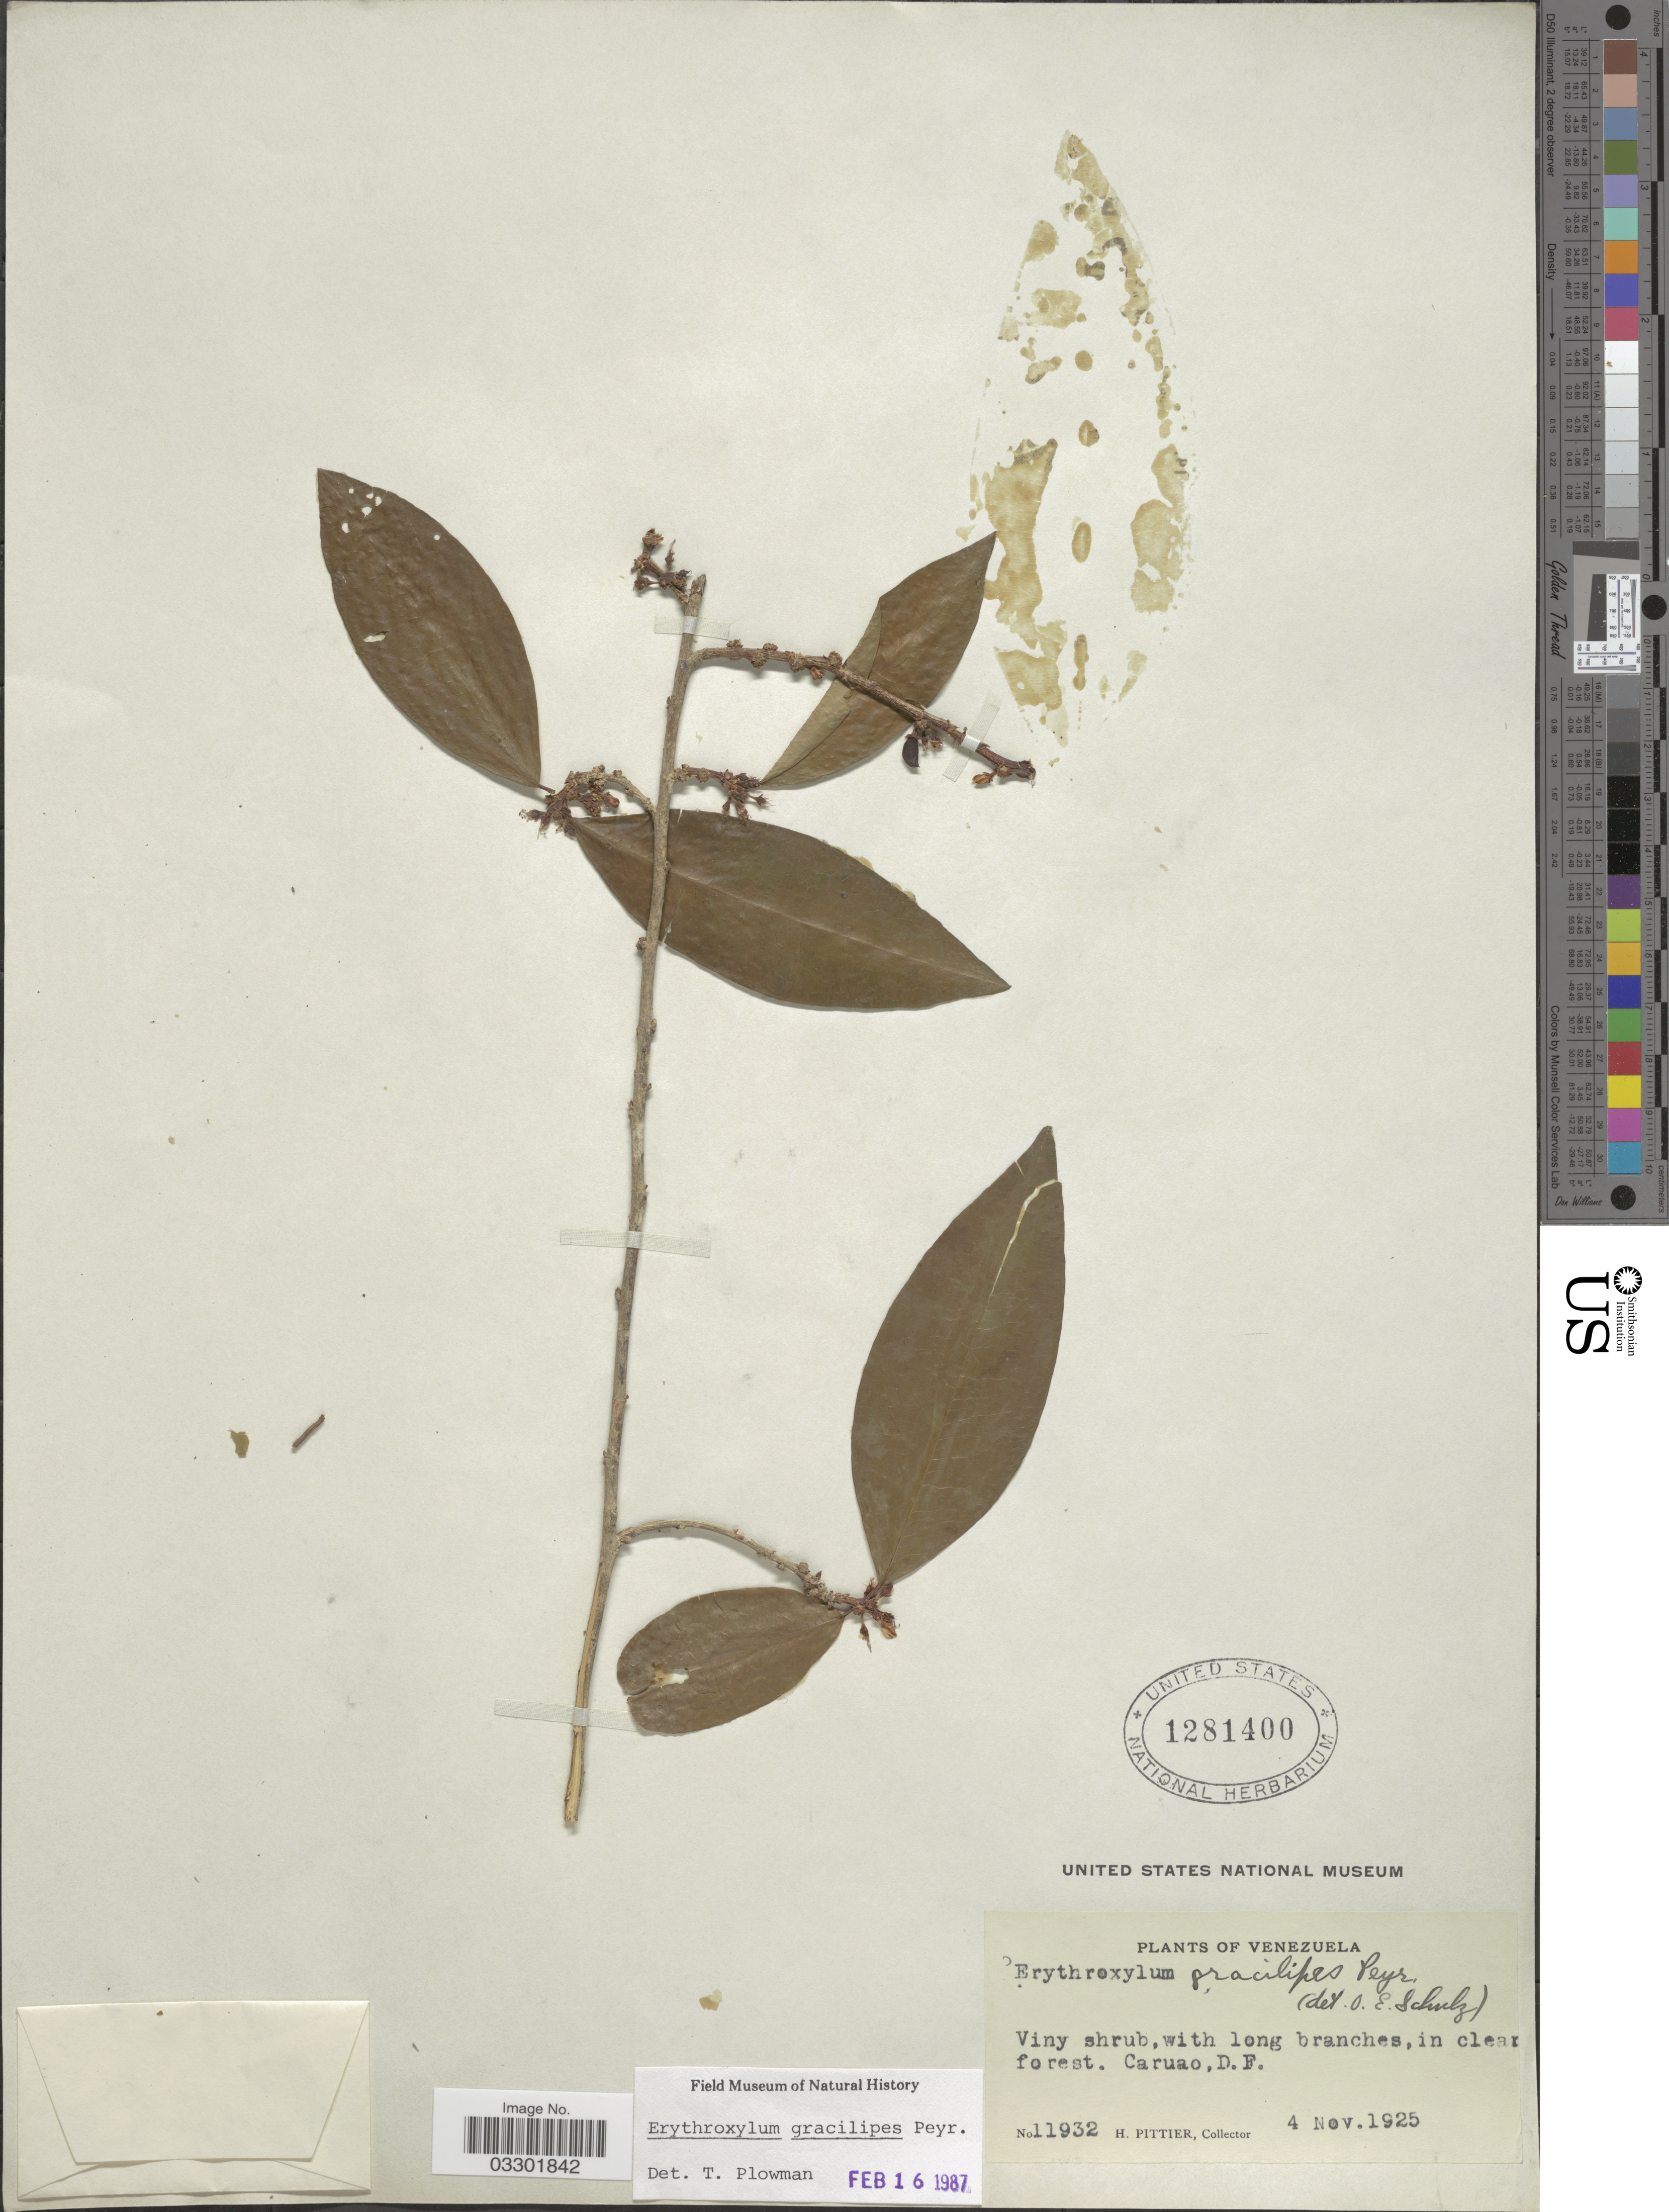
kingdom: Plantae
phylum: Tracheophyta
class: Magnoliopsida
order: Malpighiales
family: Erythroxylaceae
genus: Erythroxylum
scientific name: Erythroxylum gracilipes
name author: Peyr.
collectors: H. F. Pittier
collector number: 11932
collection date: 1925-11-04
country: Venezuela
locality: Caruao, D.F.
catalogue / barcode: US 1281400